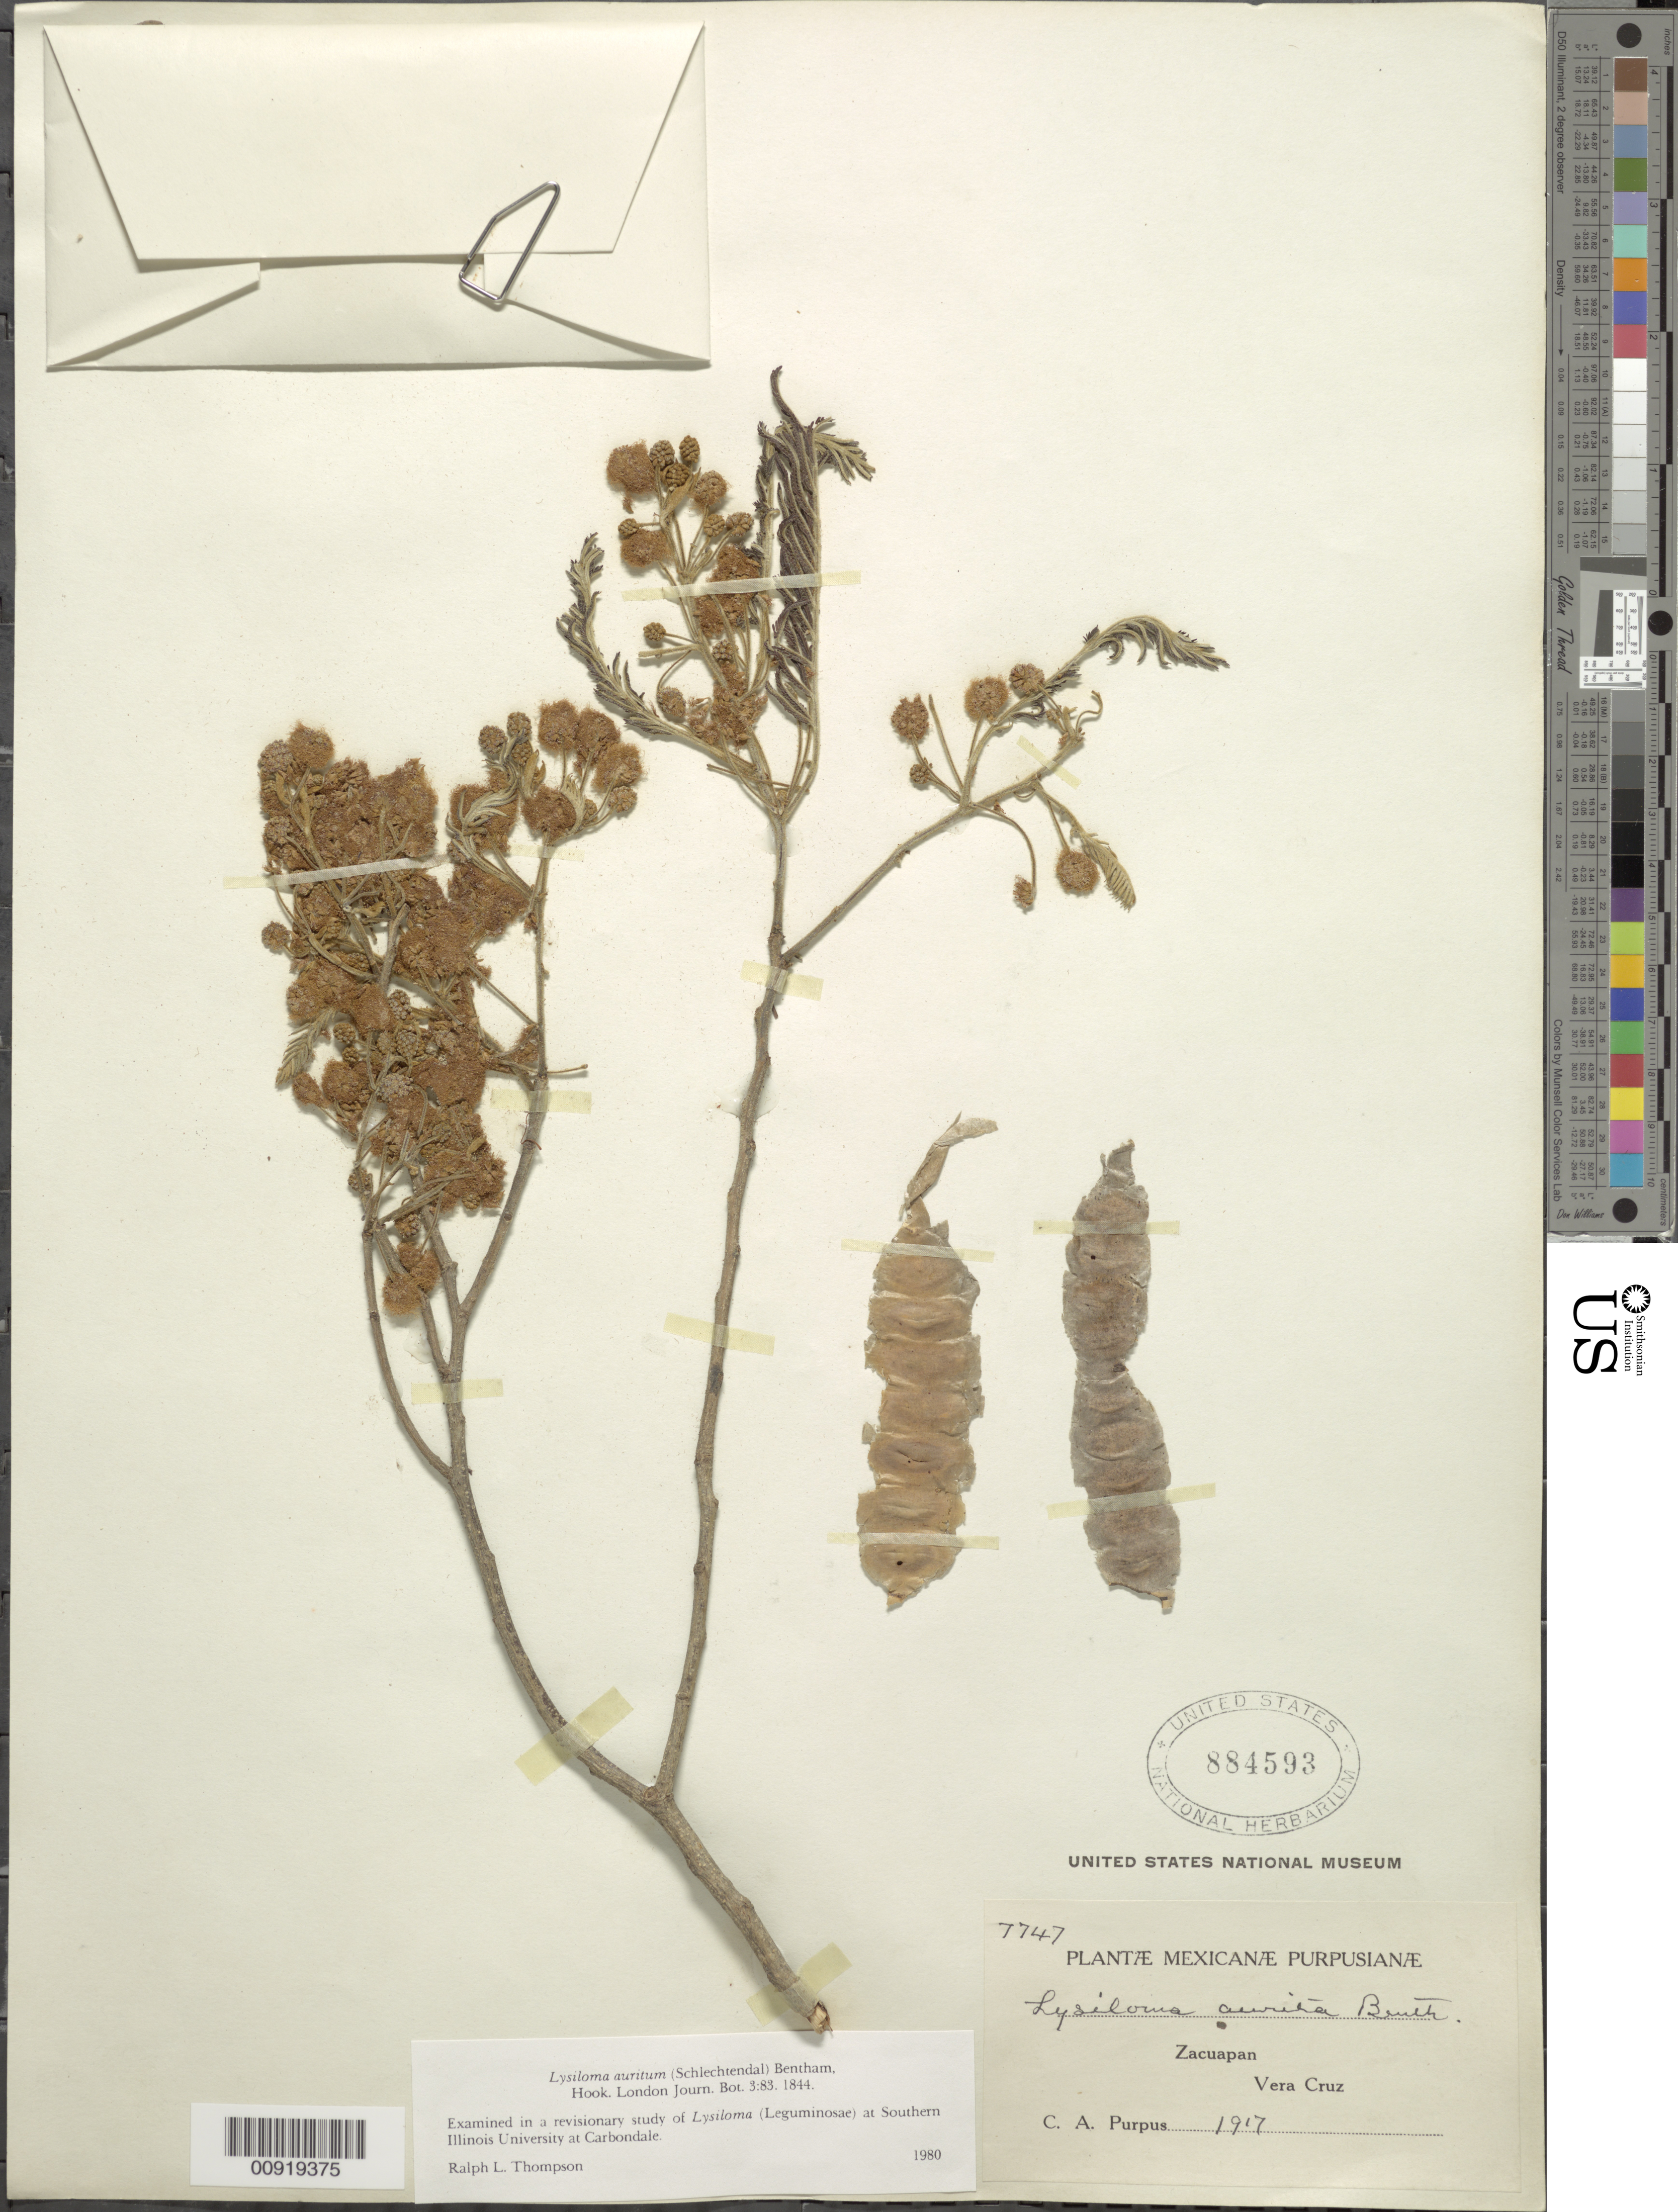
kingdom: Plantae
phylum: Tracheophyta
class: Magnoliopsida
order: Fabales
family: Fabaceae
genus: Lysiloma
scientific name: Lysiloma auritum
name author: (Schltdl.) Benth.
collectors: C. A. Purpus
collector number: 7747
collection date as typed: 1917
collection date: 1917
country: Mexico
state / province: Veracruz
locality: Zacuapan, Veracruz.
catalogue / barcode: US 884593